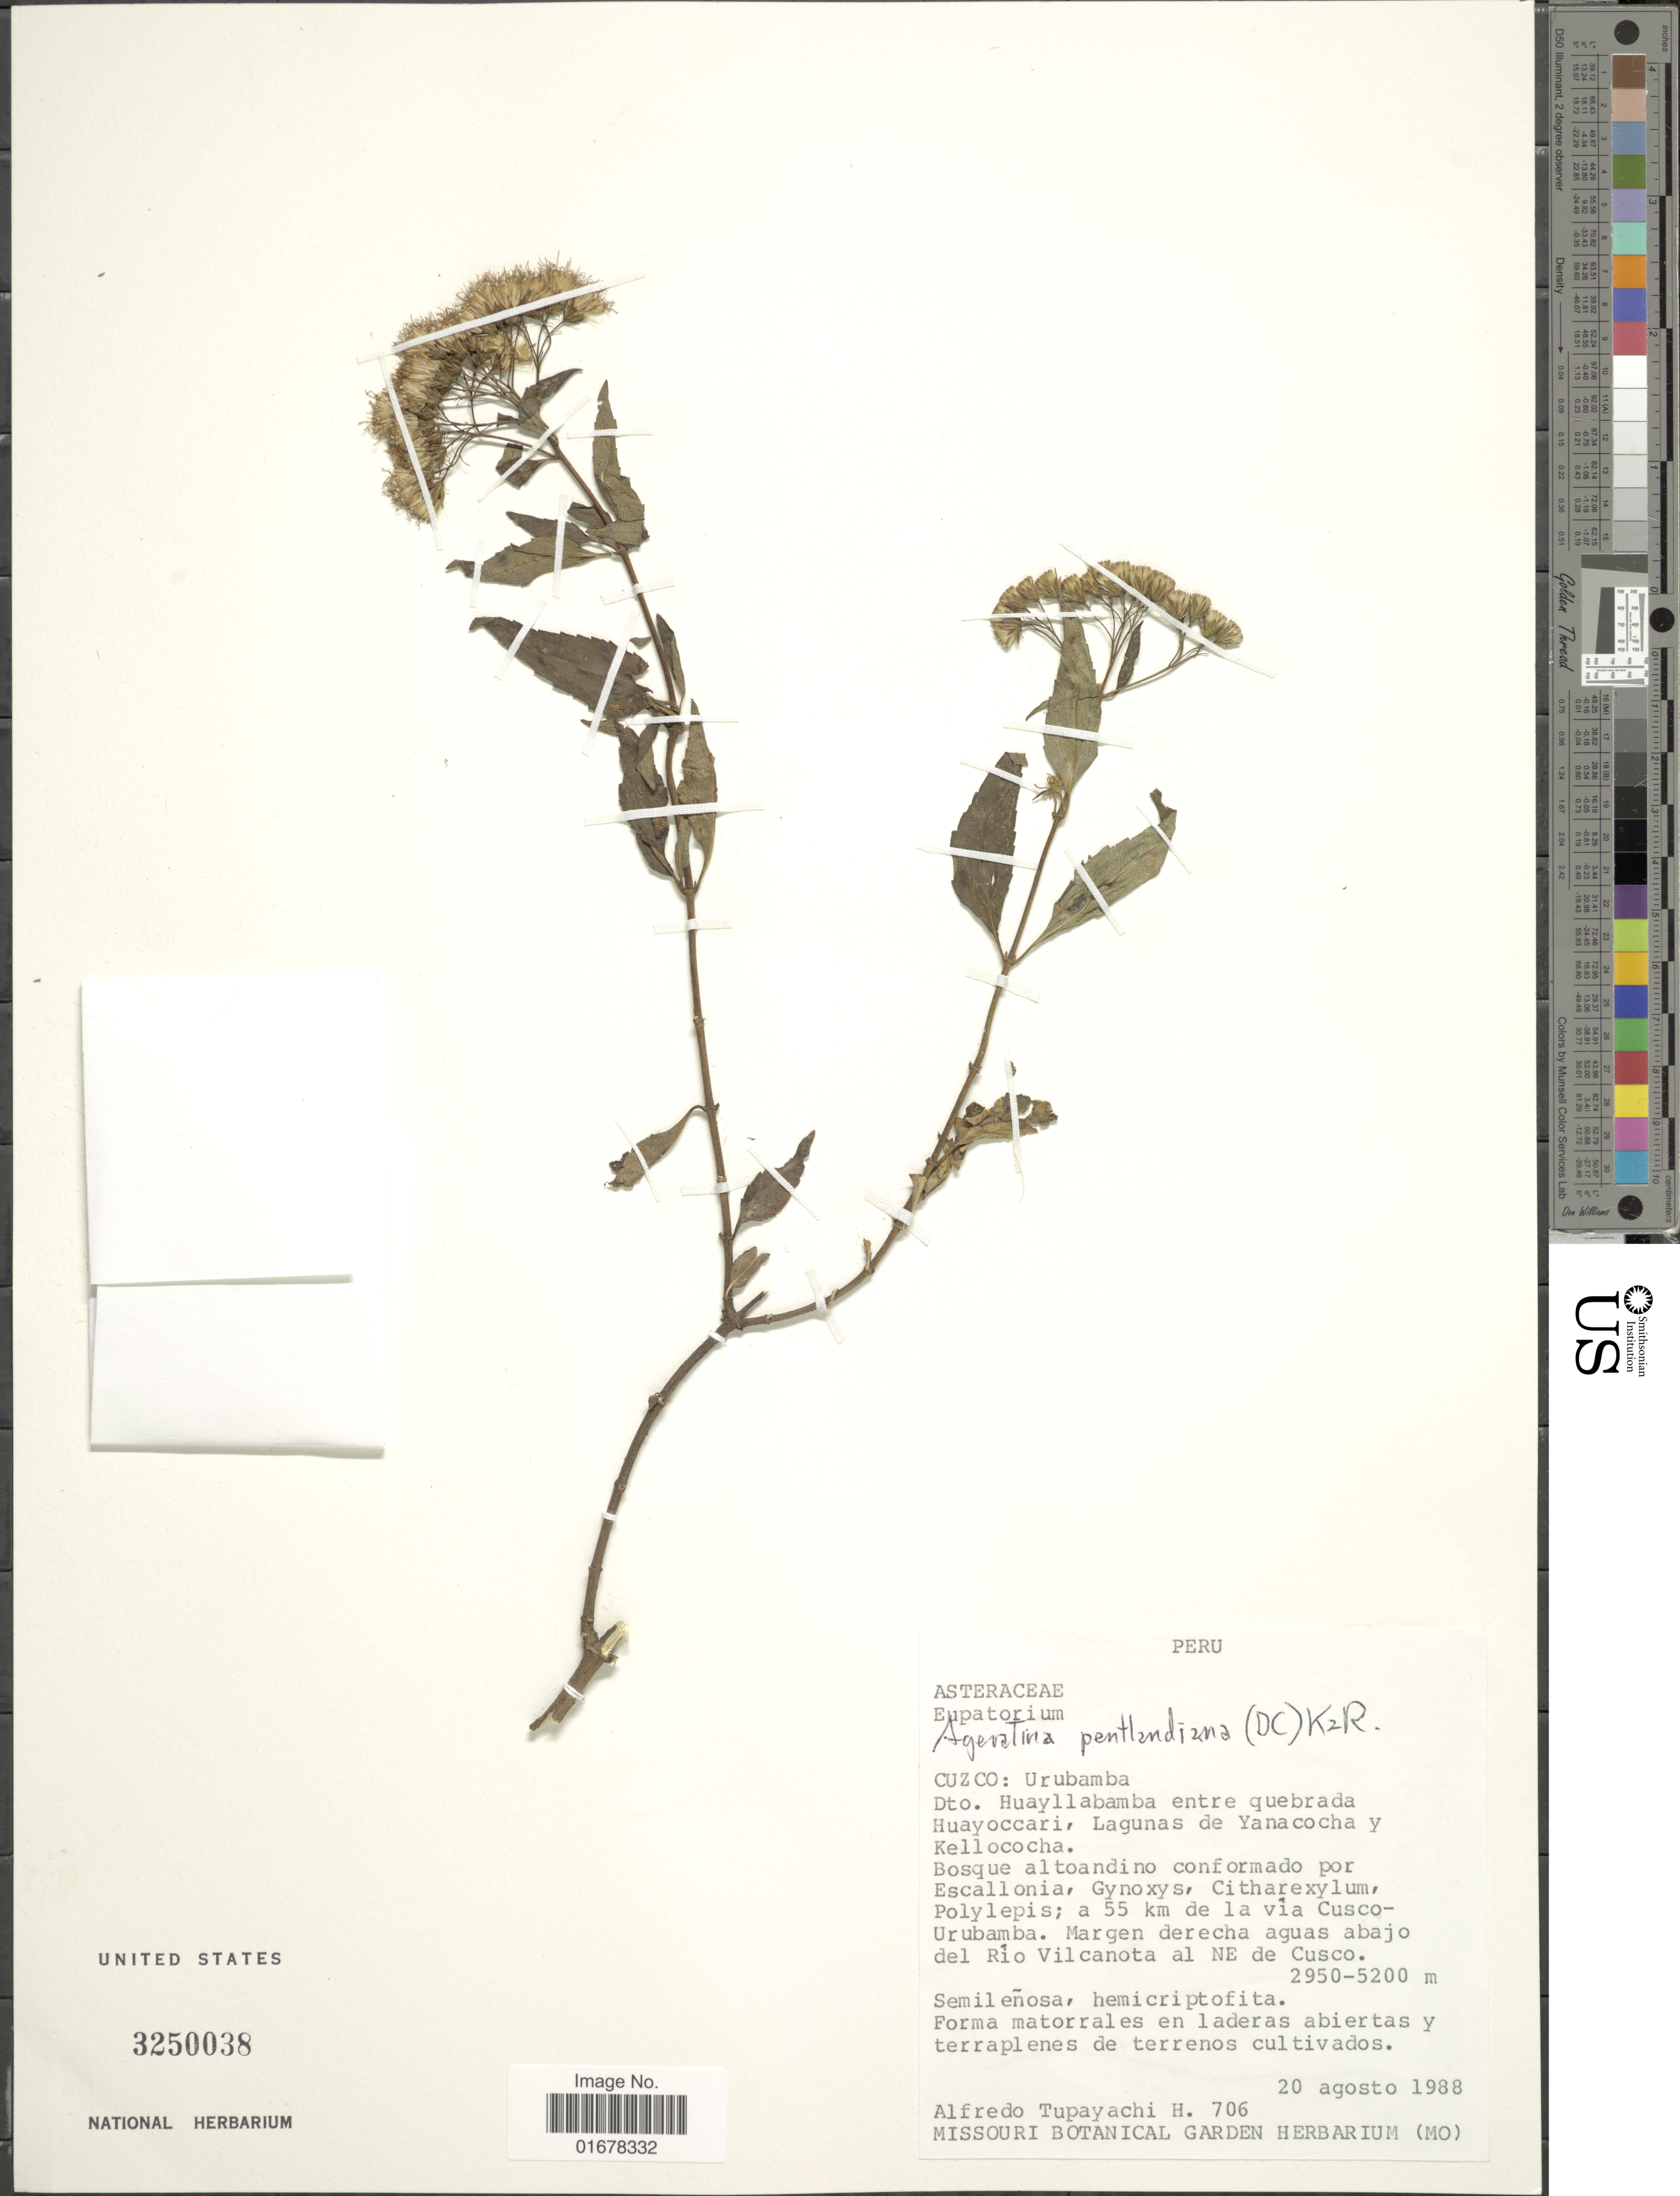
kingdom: Plantae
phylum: Tracheophyta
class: Magnoliopsida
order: Asterales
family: Asteraceae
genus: Ageratina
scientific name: Ageratina pentlandiana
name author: (DC.) R.M. King & H. Rob.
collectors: A. Tupayachi H.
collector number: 706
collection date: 1988-08-20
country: Peru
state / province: Cusco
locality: Cuzco: Urubamba, Dto. Huayllabamba entre quebrada Huayoccari, Lagunas de Yanacocha y Kellococha, 55 km de la via Cusco-Urubamba, Margen derecha ahguas abajao del Rio Vilcanota al NE de Cusco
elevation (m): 2950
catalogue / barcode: US 3250038